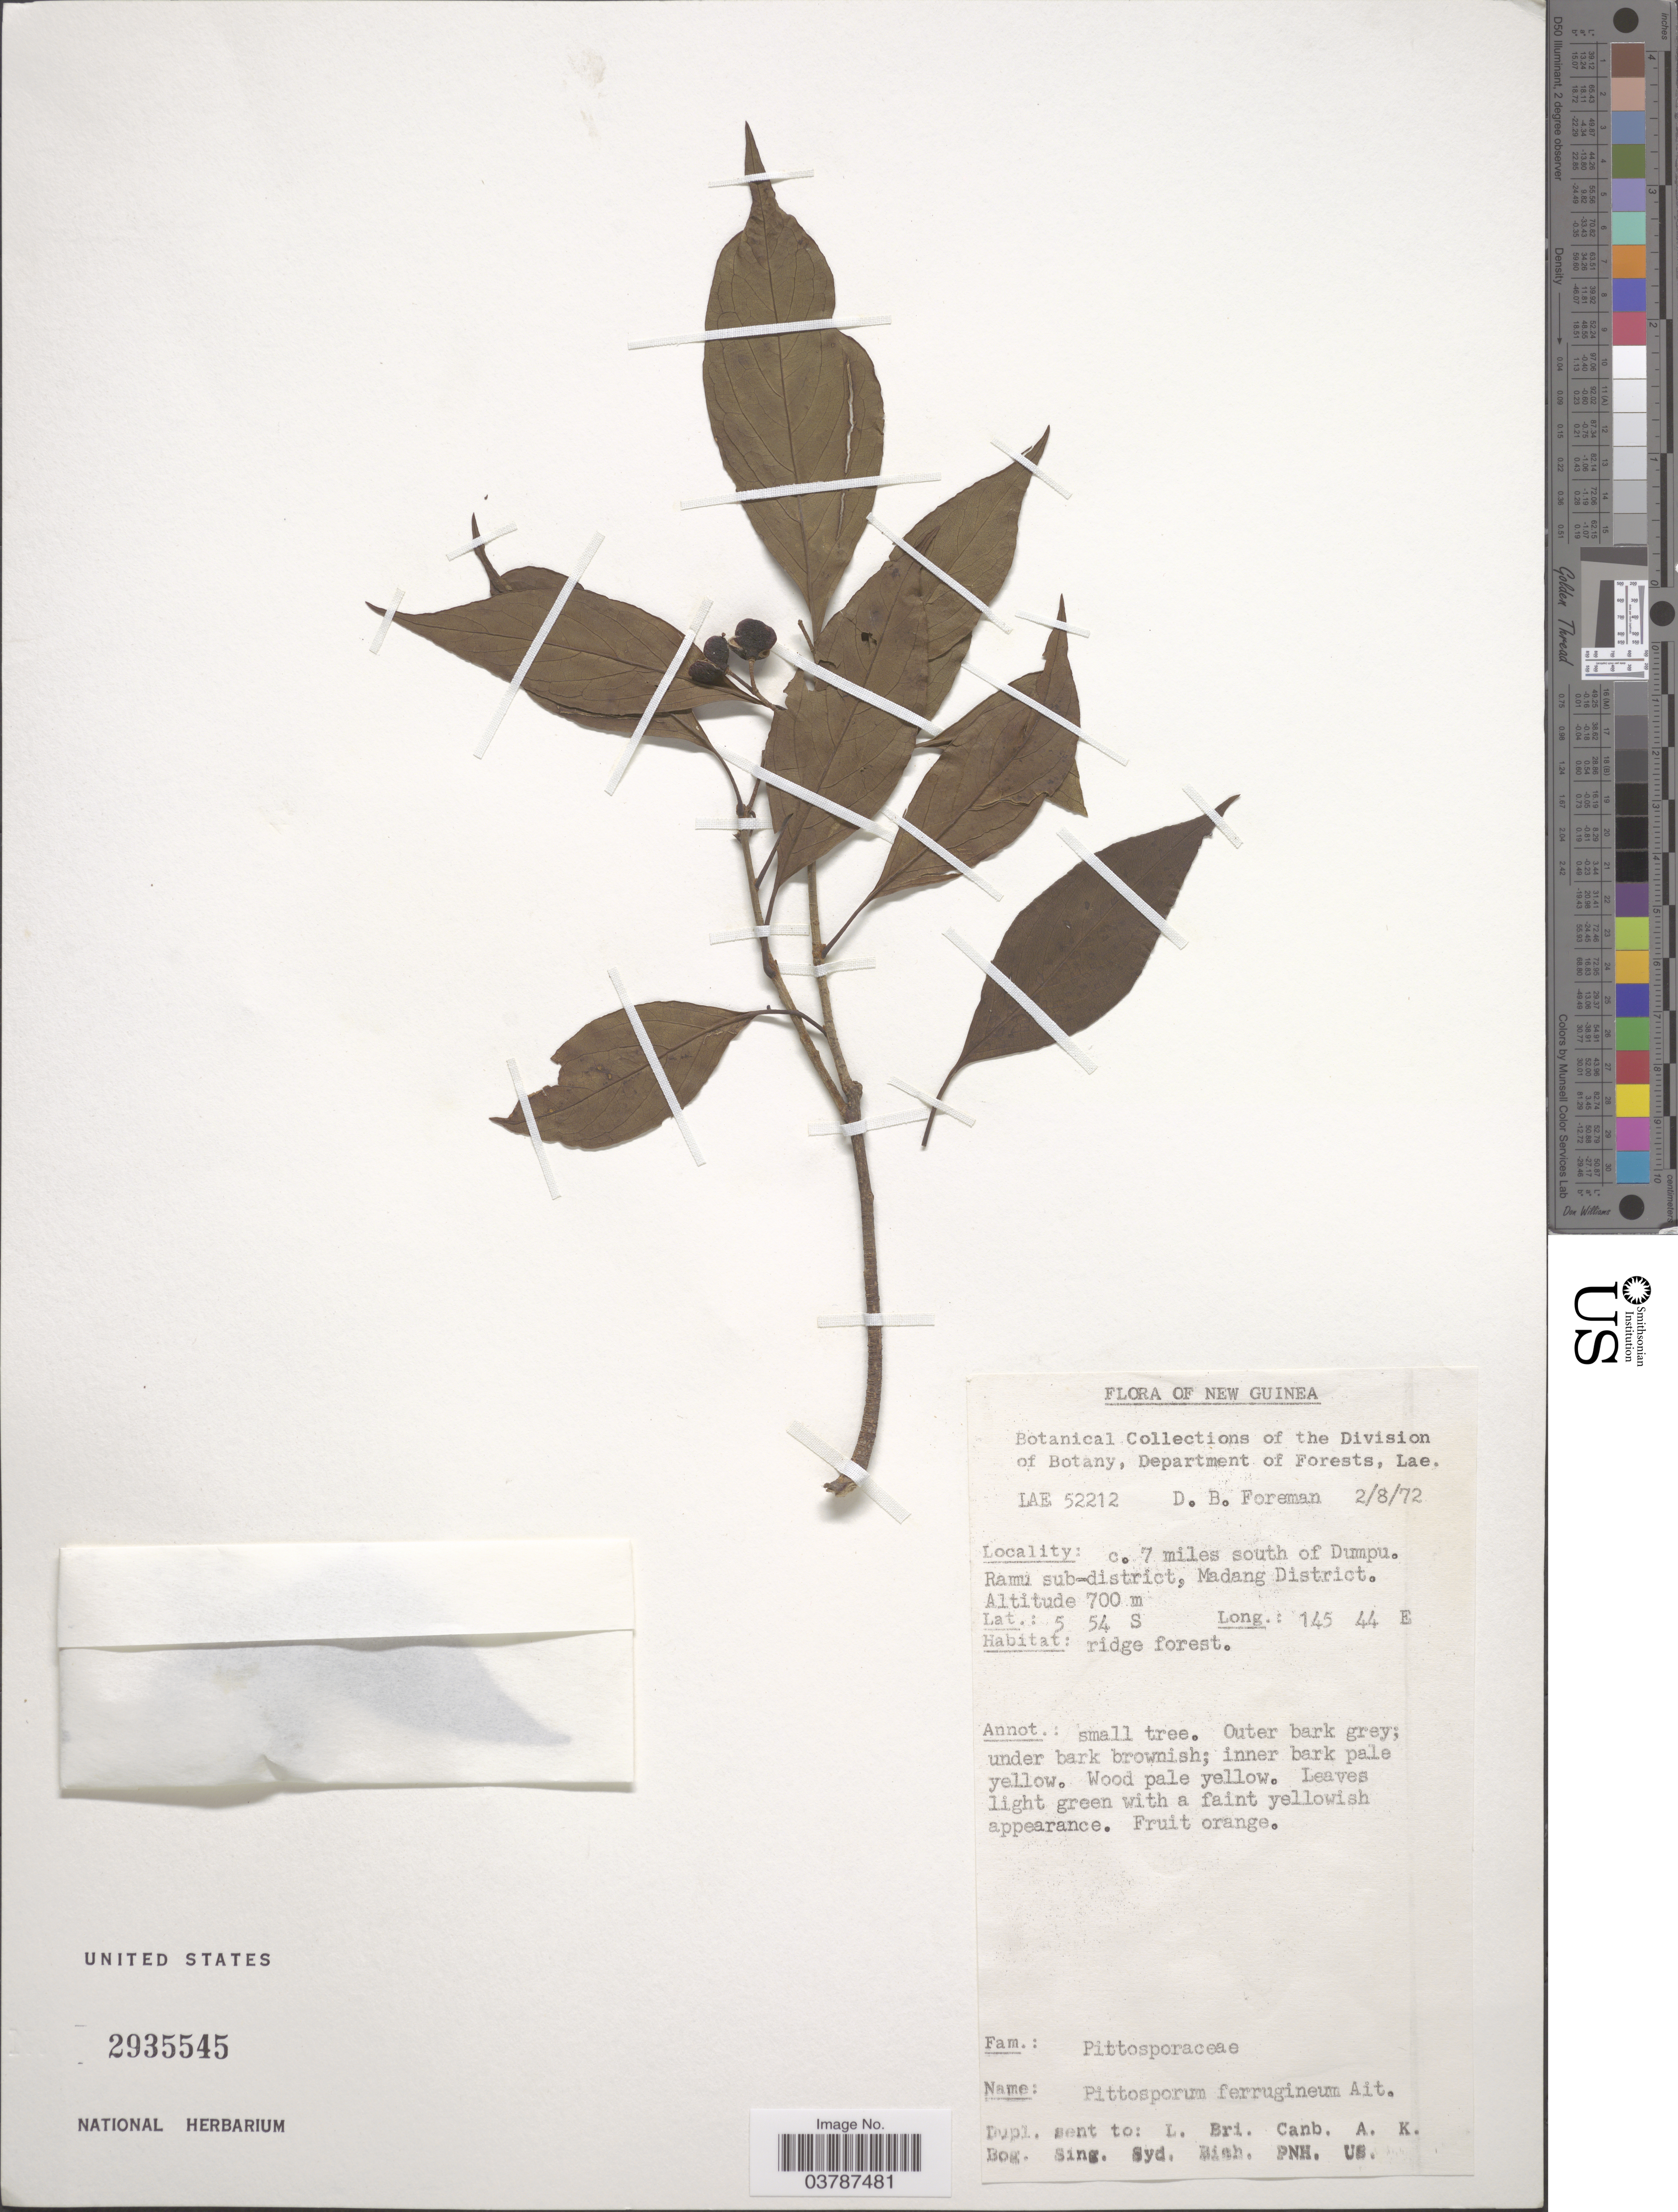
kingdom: Plantae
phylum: Tracheophyta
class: Magnoliopsida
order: Apiales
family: Pittosporaceae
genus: Pittosporum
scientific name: Pittosporum ferrugineum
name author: Dryand. ex Aiton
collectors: D. Foreman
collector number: LAE 52212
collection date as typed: Transcribed d/m/y: 2/8/72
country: Papua New Guinea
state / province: Madang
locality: C. 7 miles south of Dumpu. Ramu sub-district, Madang District.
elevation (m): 700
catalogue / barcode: US 2935545